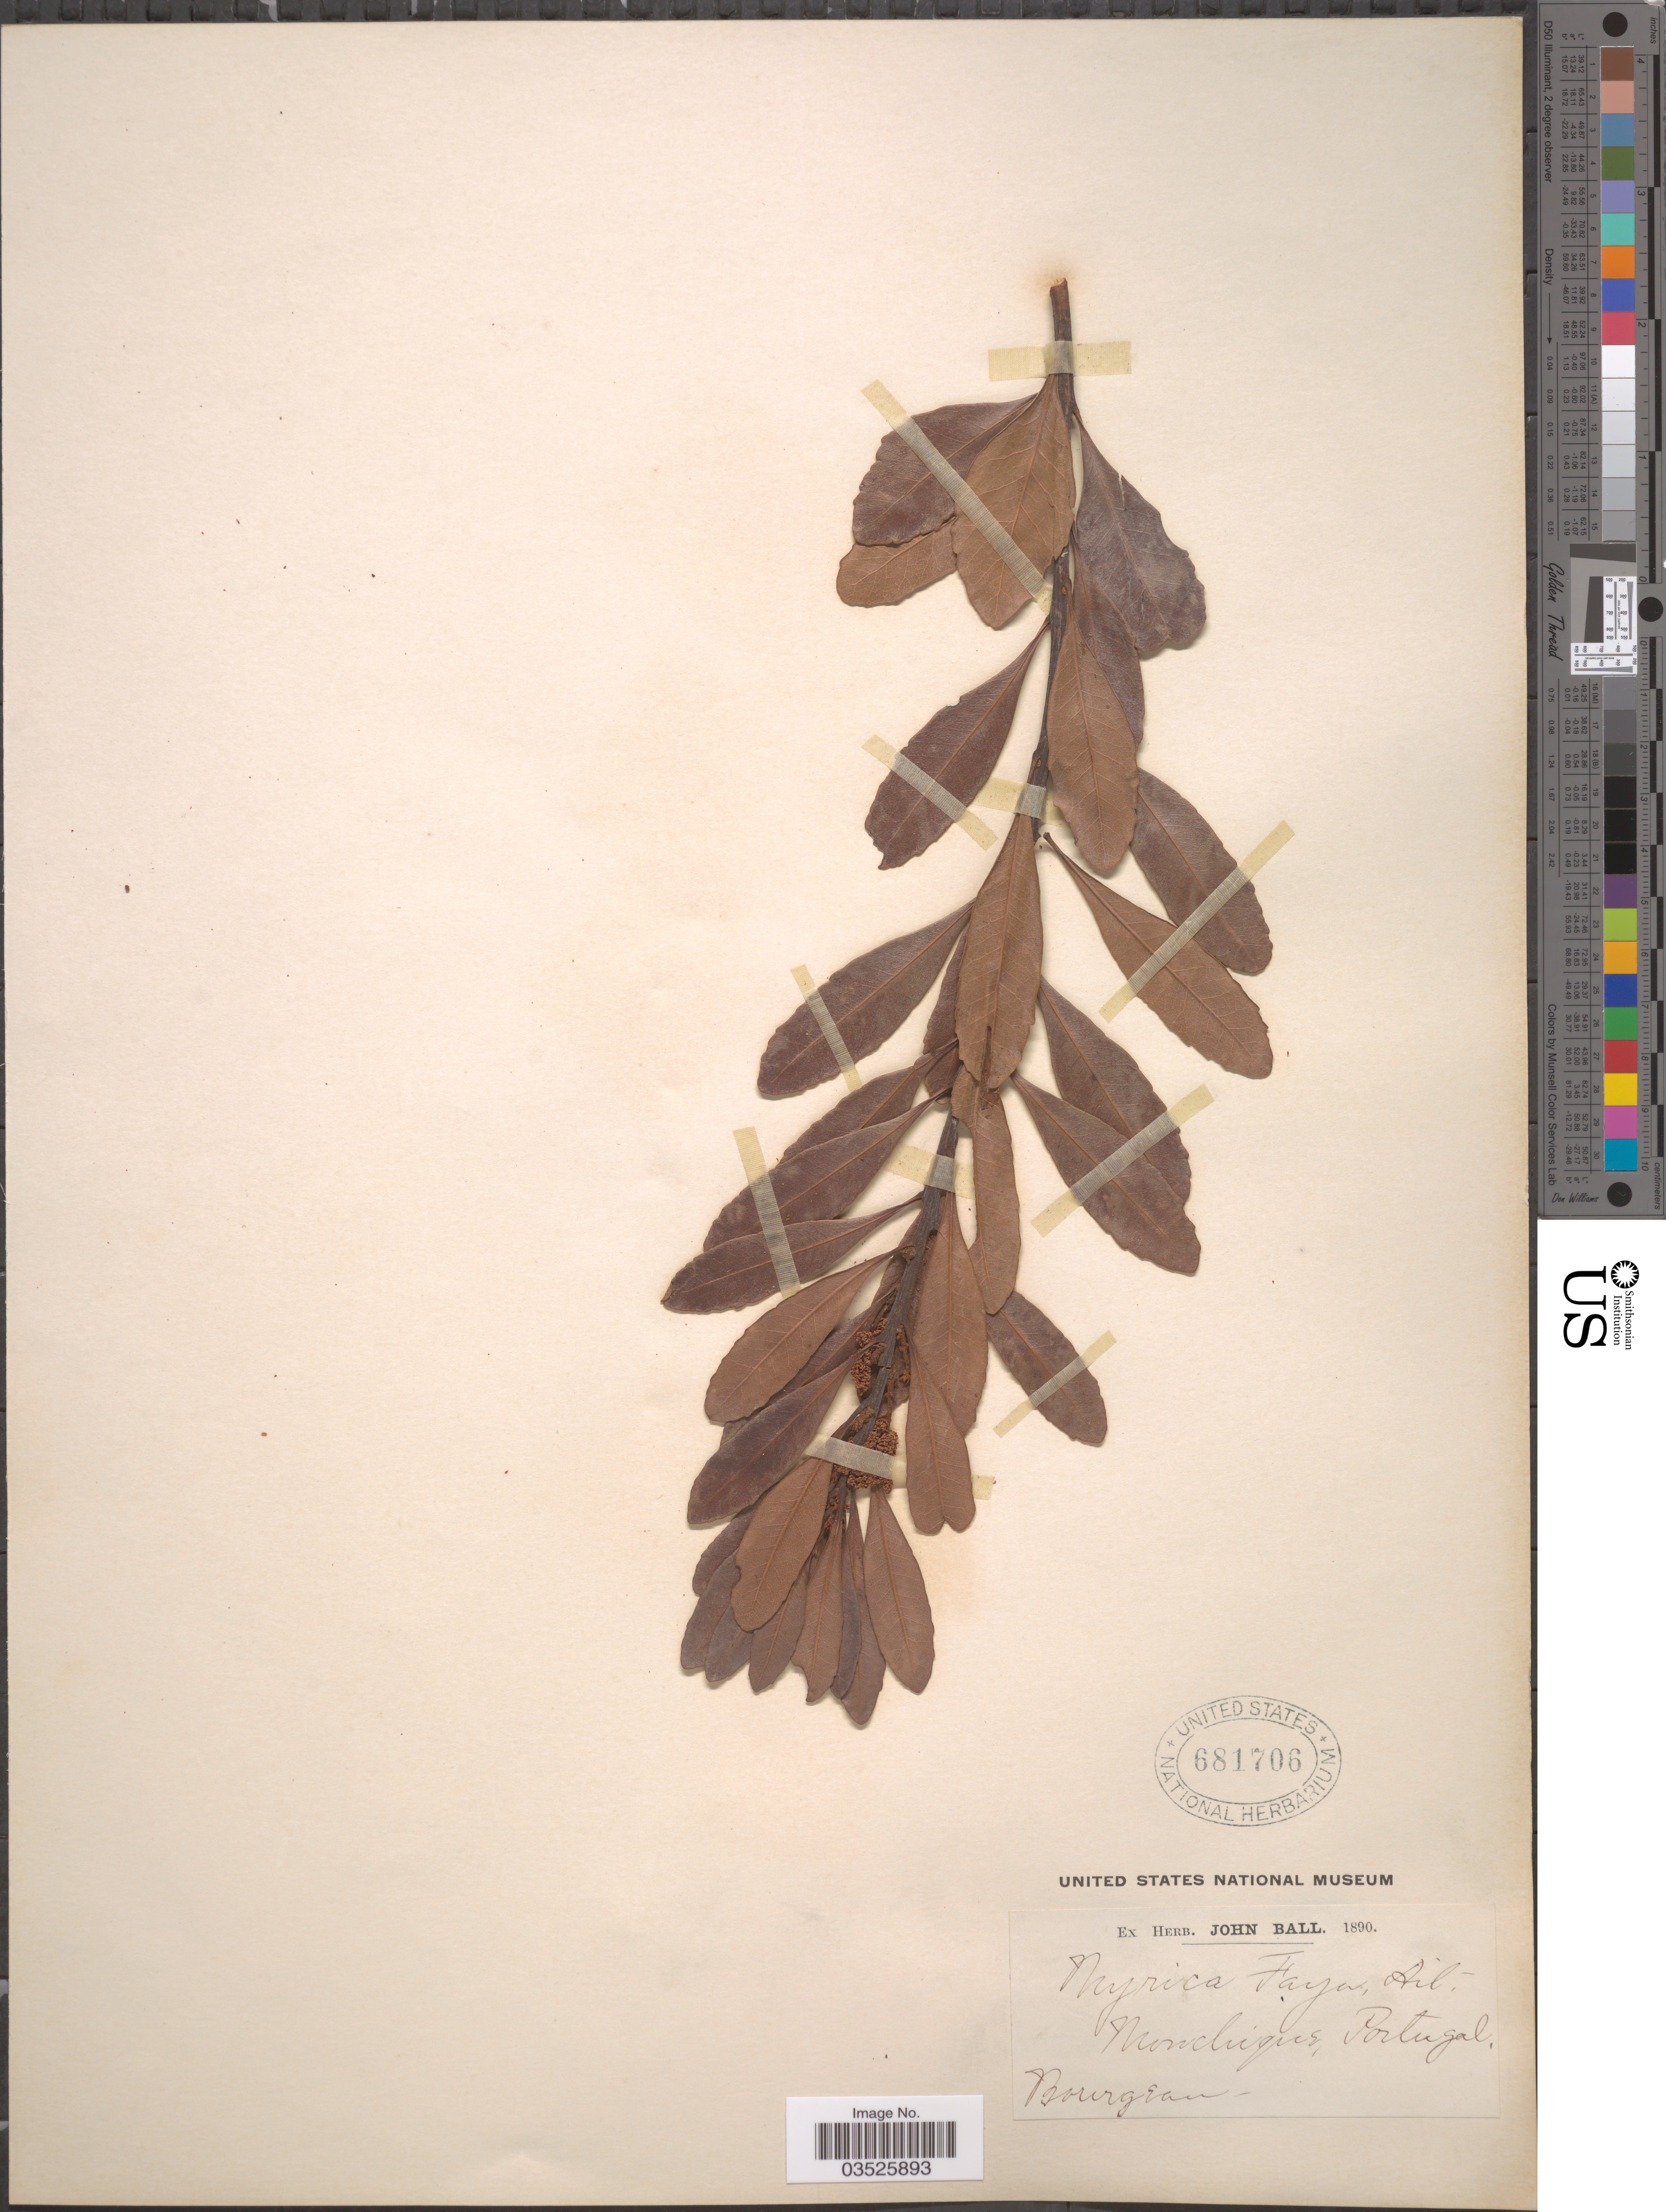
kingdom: Plantae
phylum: Tracheophyta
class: Magnoliopsida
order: Fagales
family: Myricaceae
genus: Morella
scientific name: Morella faya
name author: (Aiton) Wilbur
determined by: Strong, Mark T., (BOT), Smithsonian Institution - National Museum of Natural History (UNITED STATES)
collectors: -. Bourgeau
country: Portugal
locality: Monchique.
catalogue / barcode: US 681706